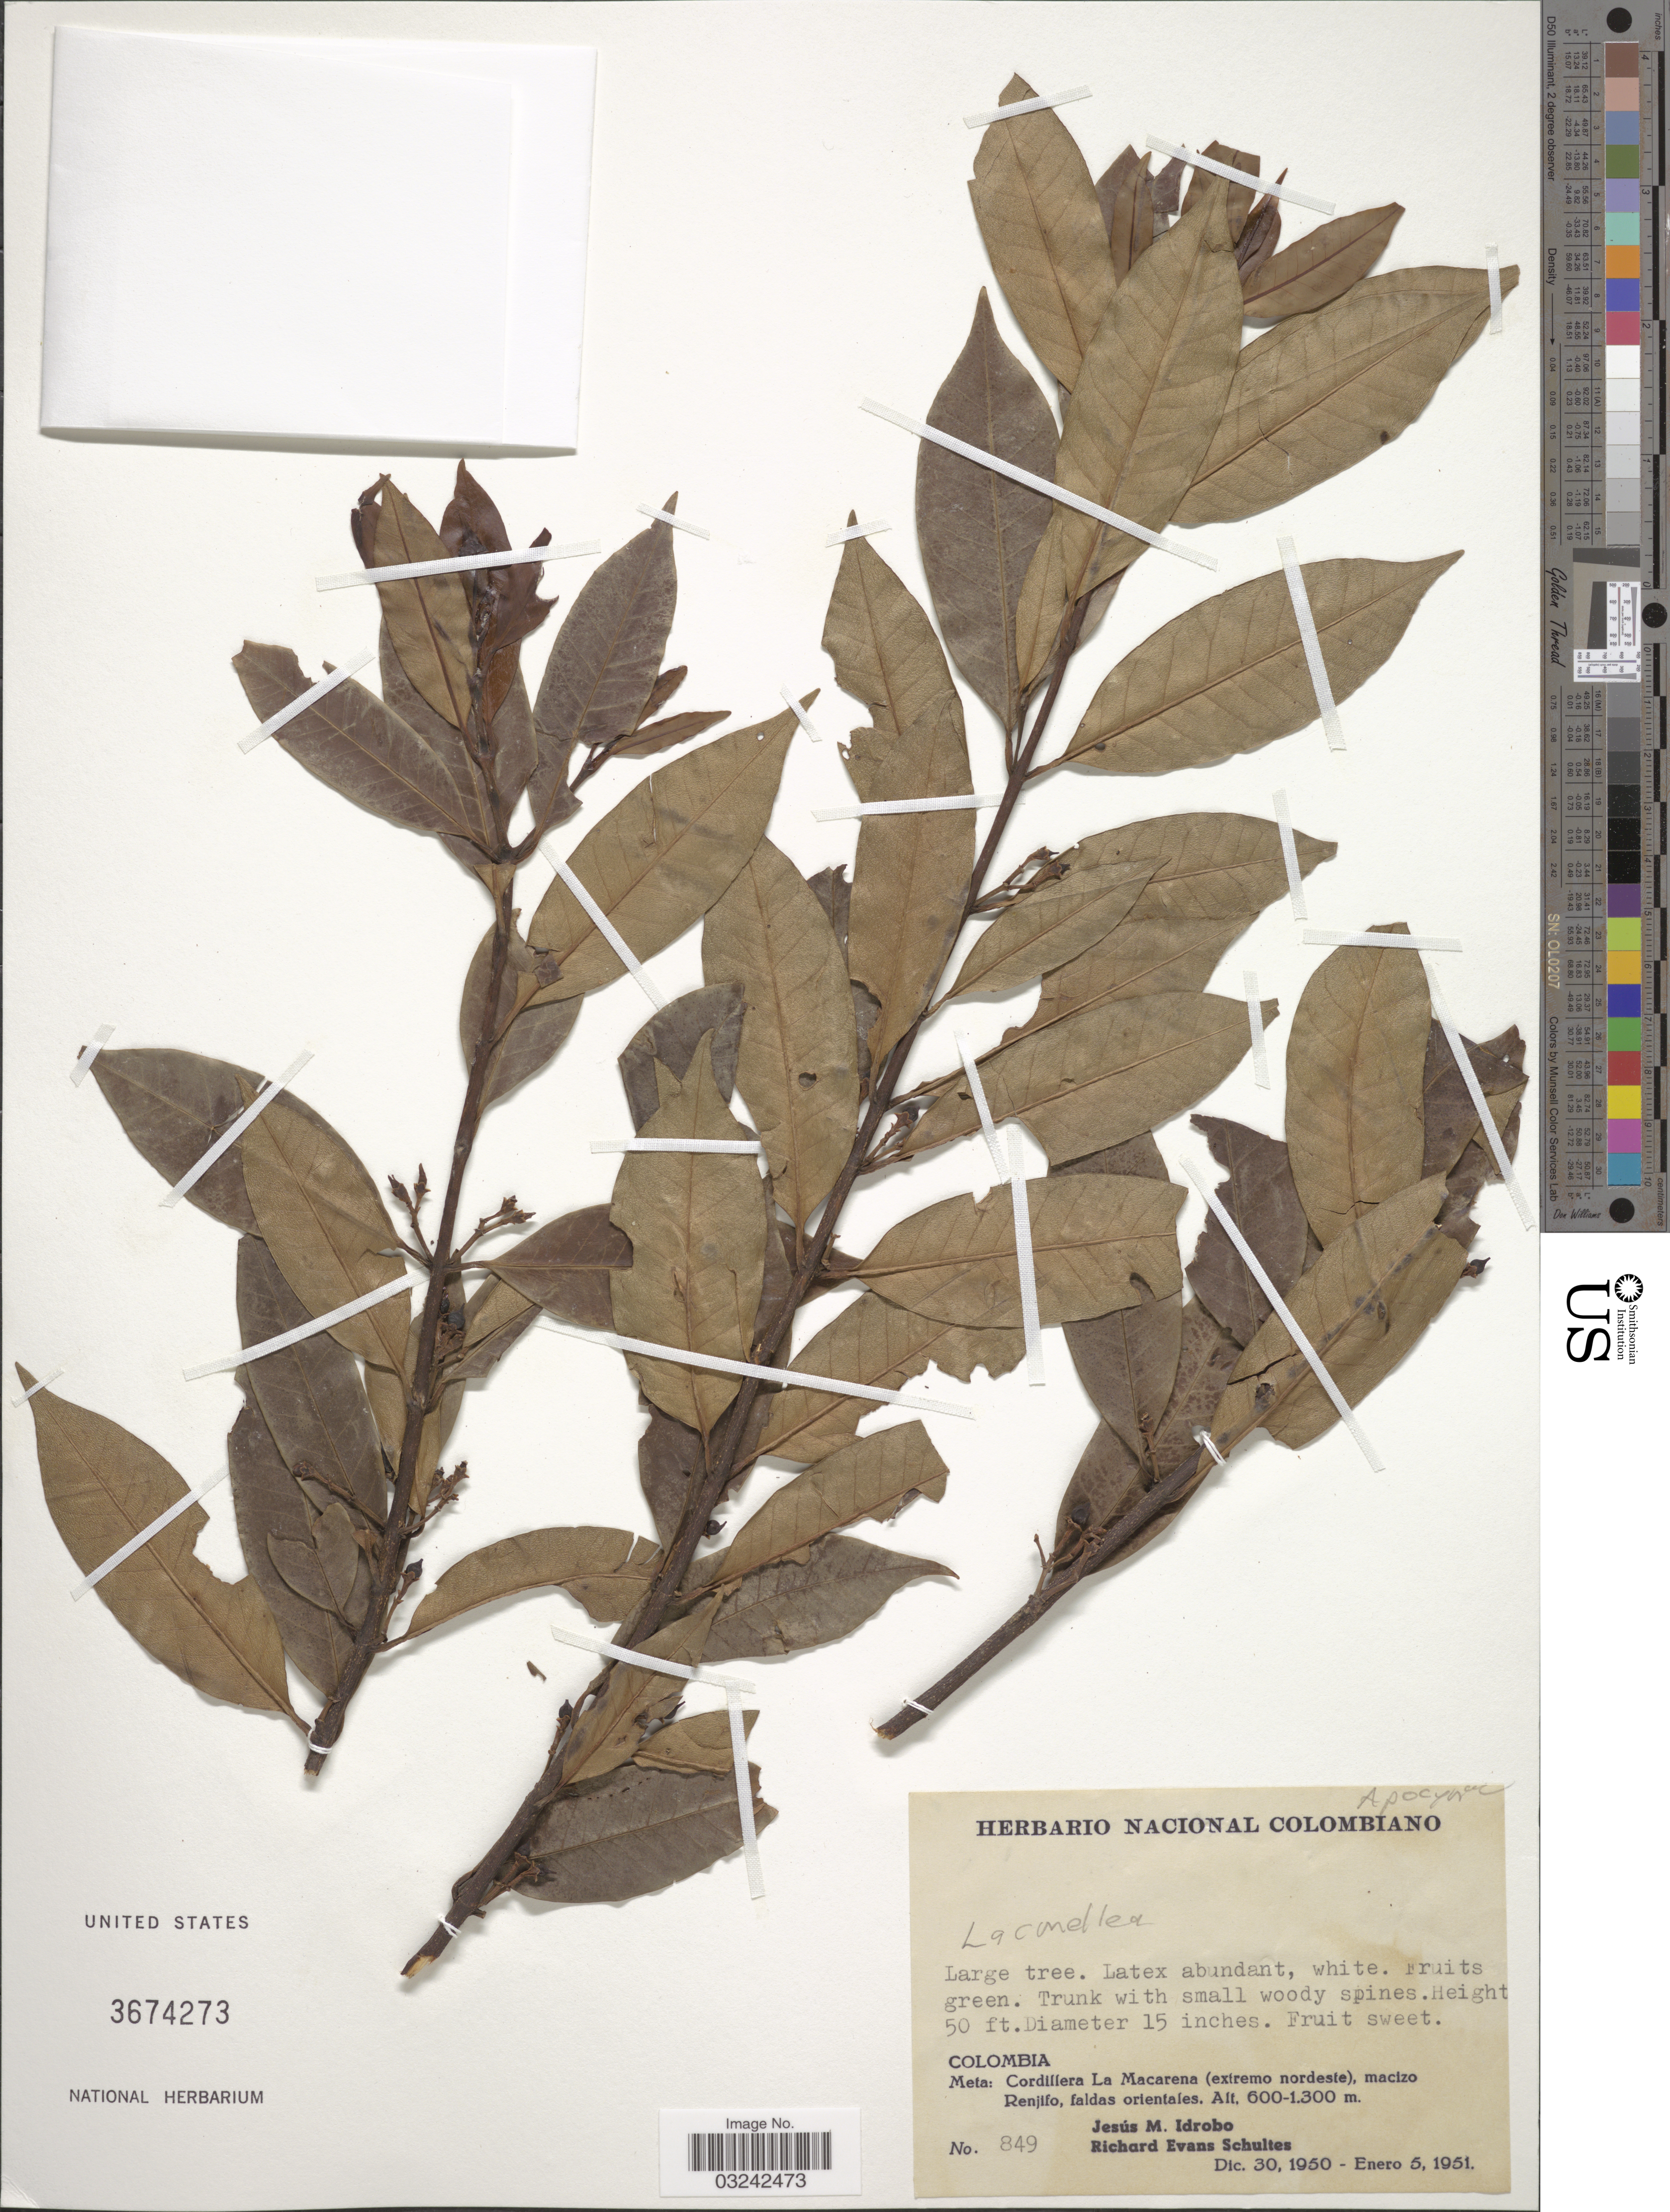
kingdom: Plantae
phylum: Tracheophyta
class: Magnoliopsida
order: Gentianales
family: Apocynaceae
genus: Lacmellea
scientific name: Lacmellea sp.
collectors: J. M. Idrobo & R. E. Schultes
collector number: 849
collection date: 1950-12-30/1951-01-05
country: Colombia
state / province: Meta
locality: Cordillera La Macarena (extremo nordeste), macizo Renjifo, faldas orientales.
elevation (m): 600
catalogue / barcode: US 3674273